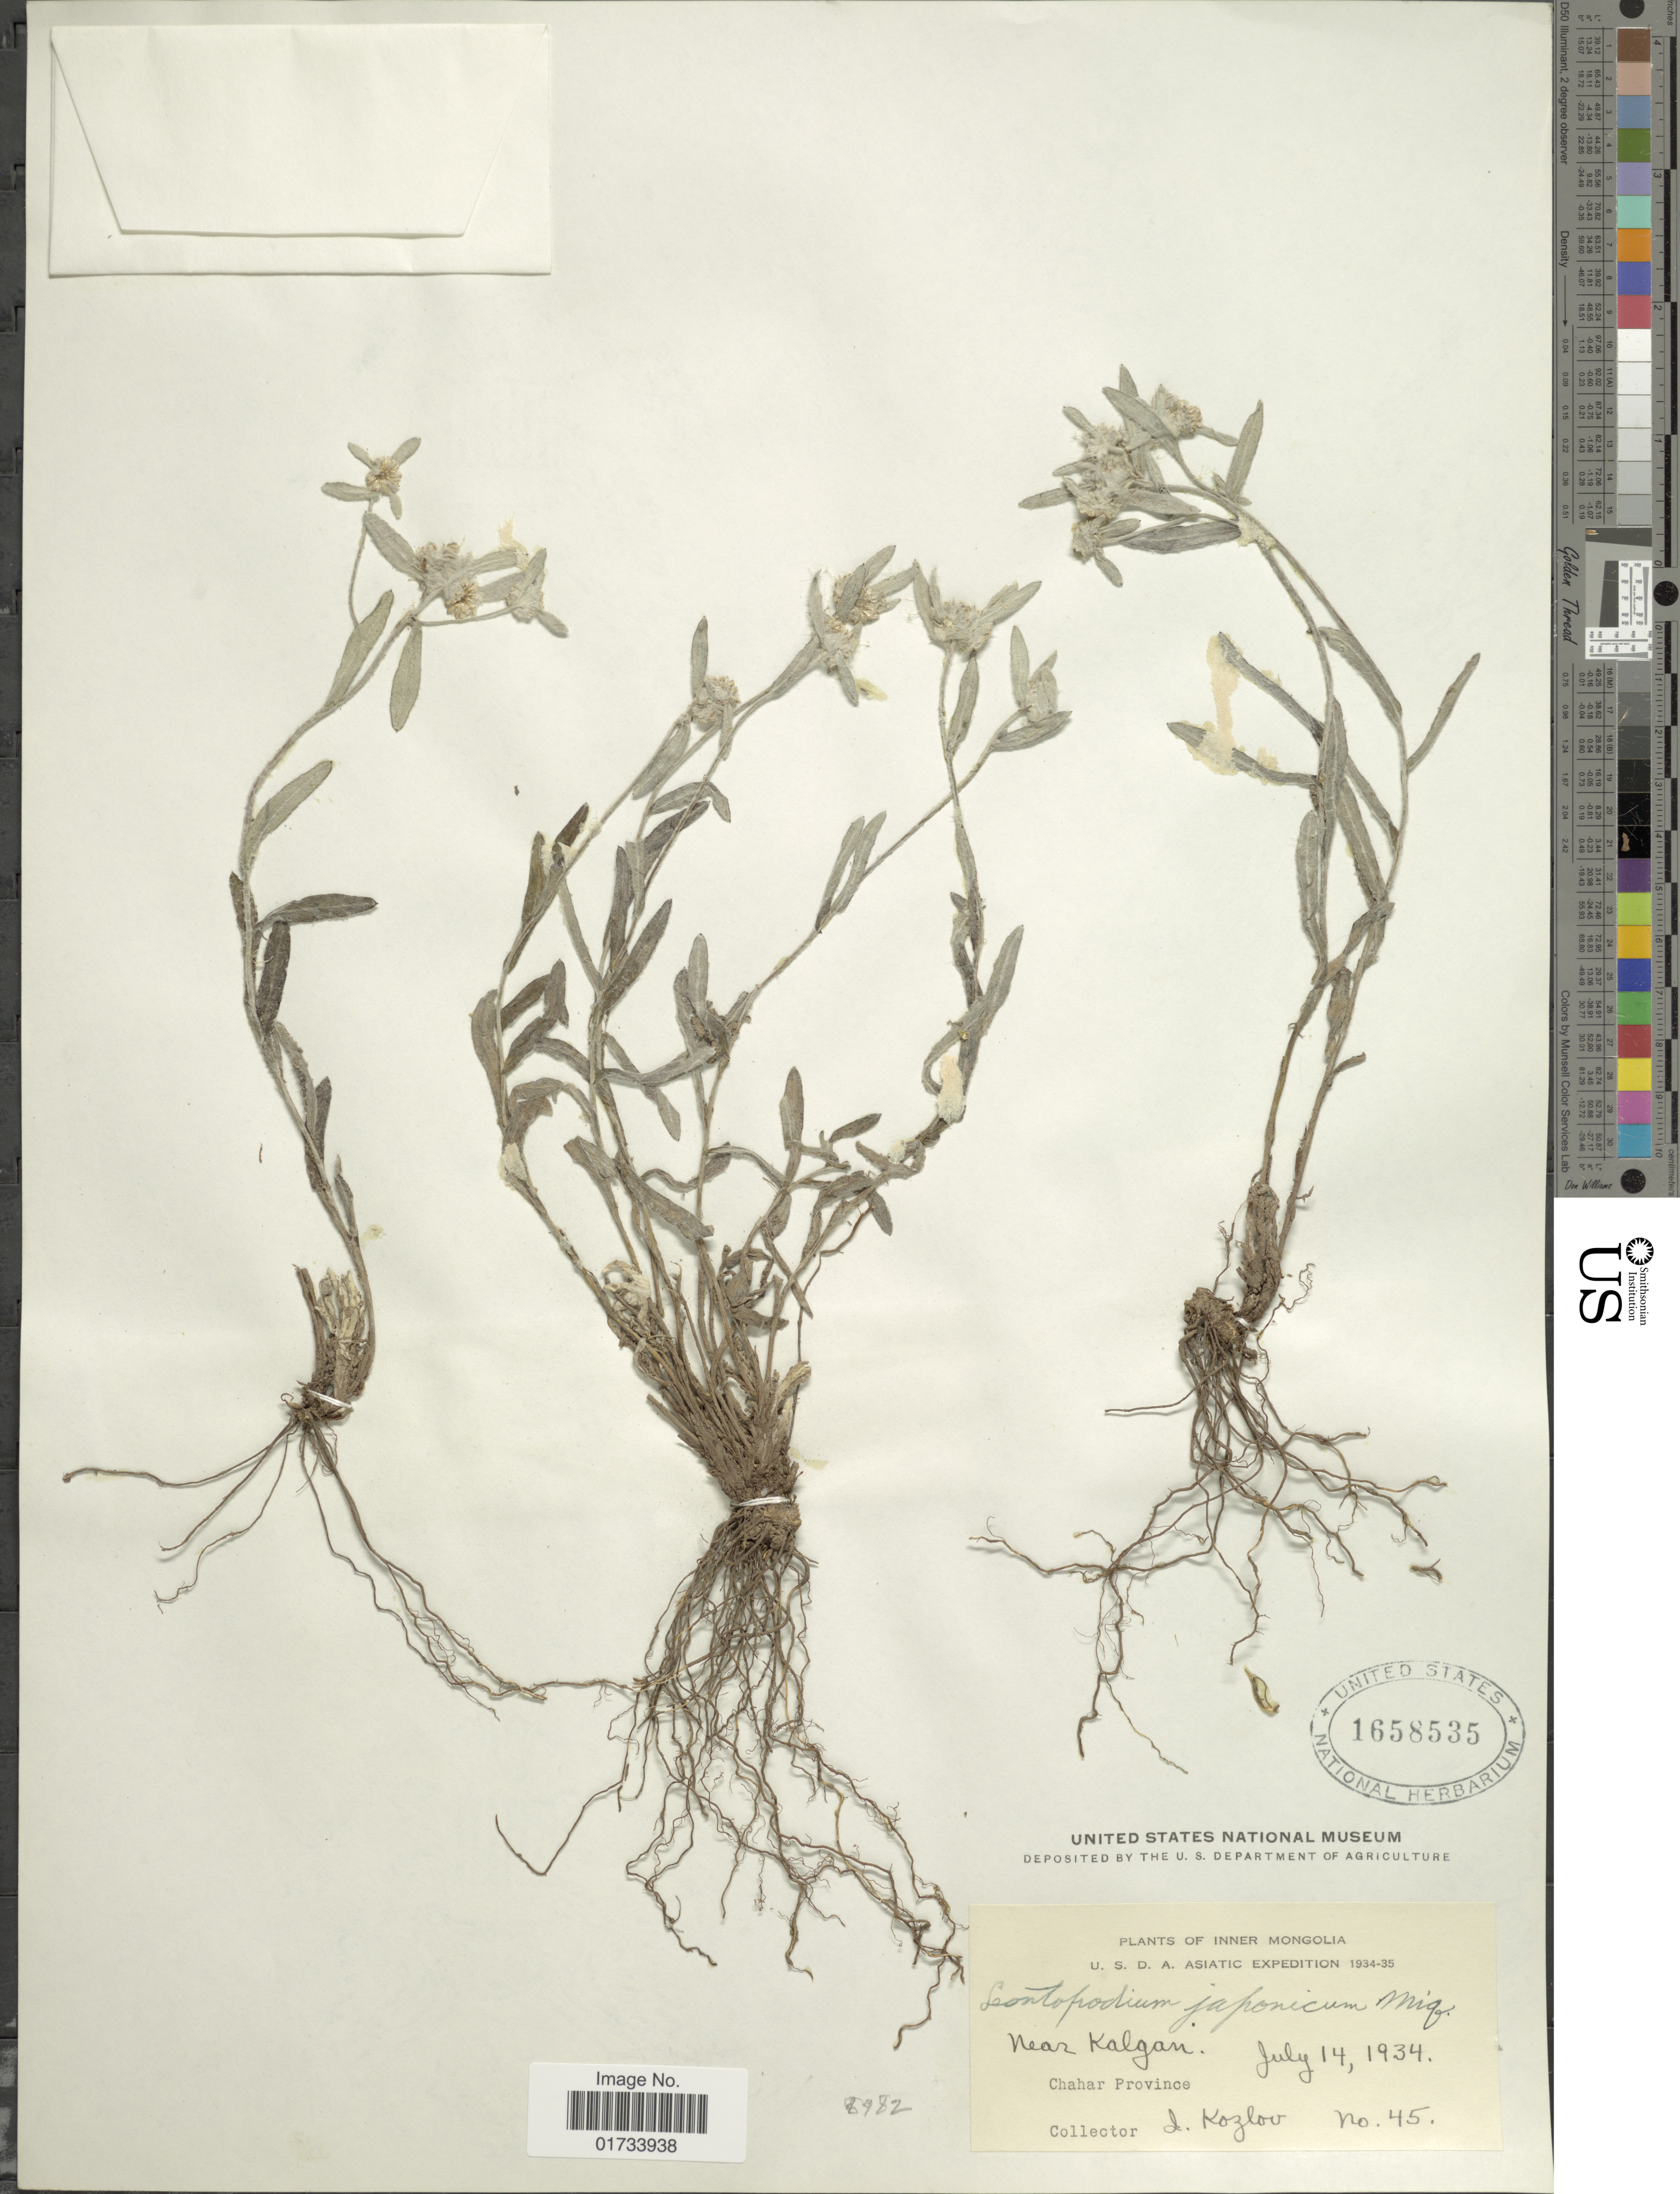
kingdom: Plantae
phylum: Tracheophyta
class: Magnoliopsida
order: Asterales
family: Asteraceae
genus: Leontopodium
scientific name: Leontopodium japonicum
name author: Miq.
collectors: I. Kozlov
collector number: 45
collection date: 1934-07-14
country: China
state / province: Nei Monggol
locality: Inner Mogolia, near Kalgan, Chahar Province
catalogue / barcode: US 1658535